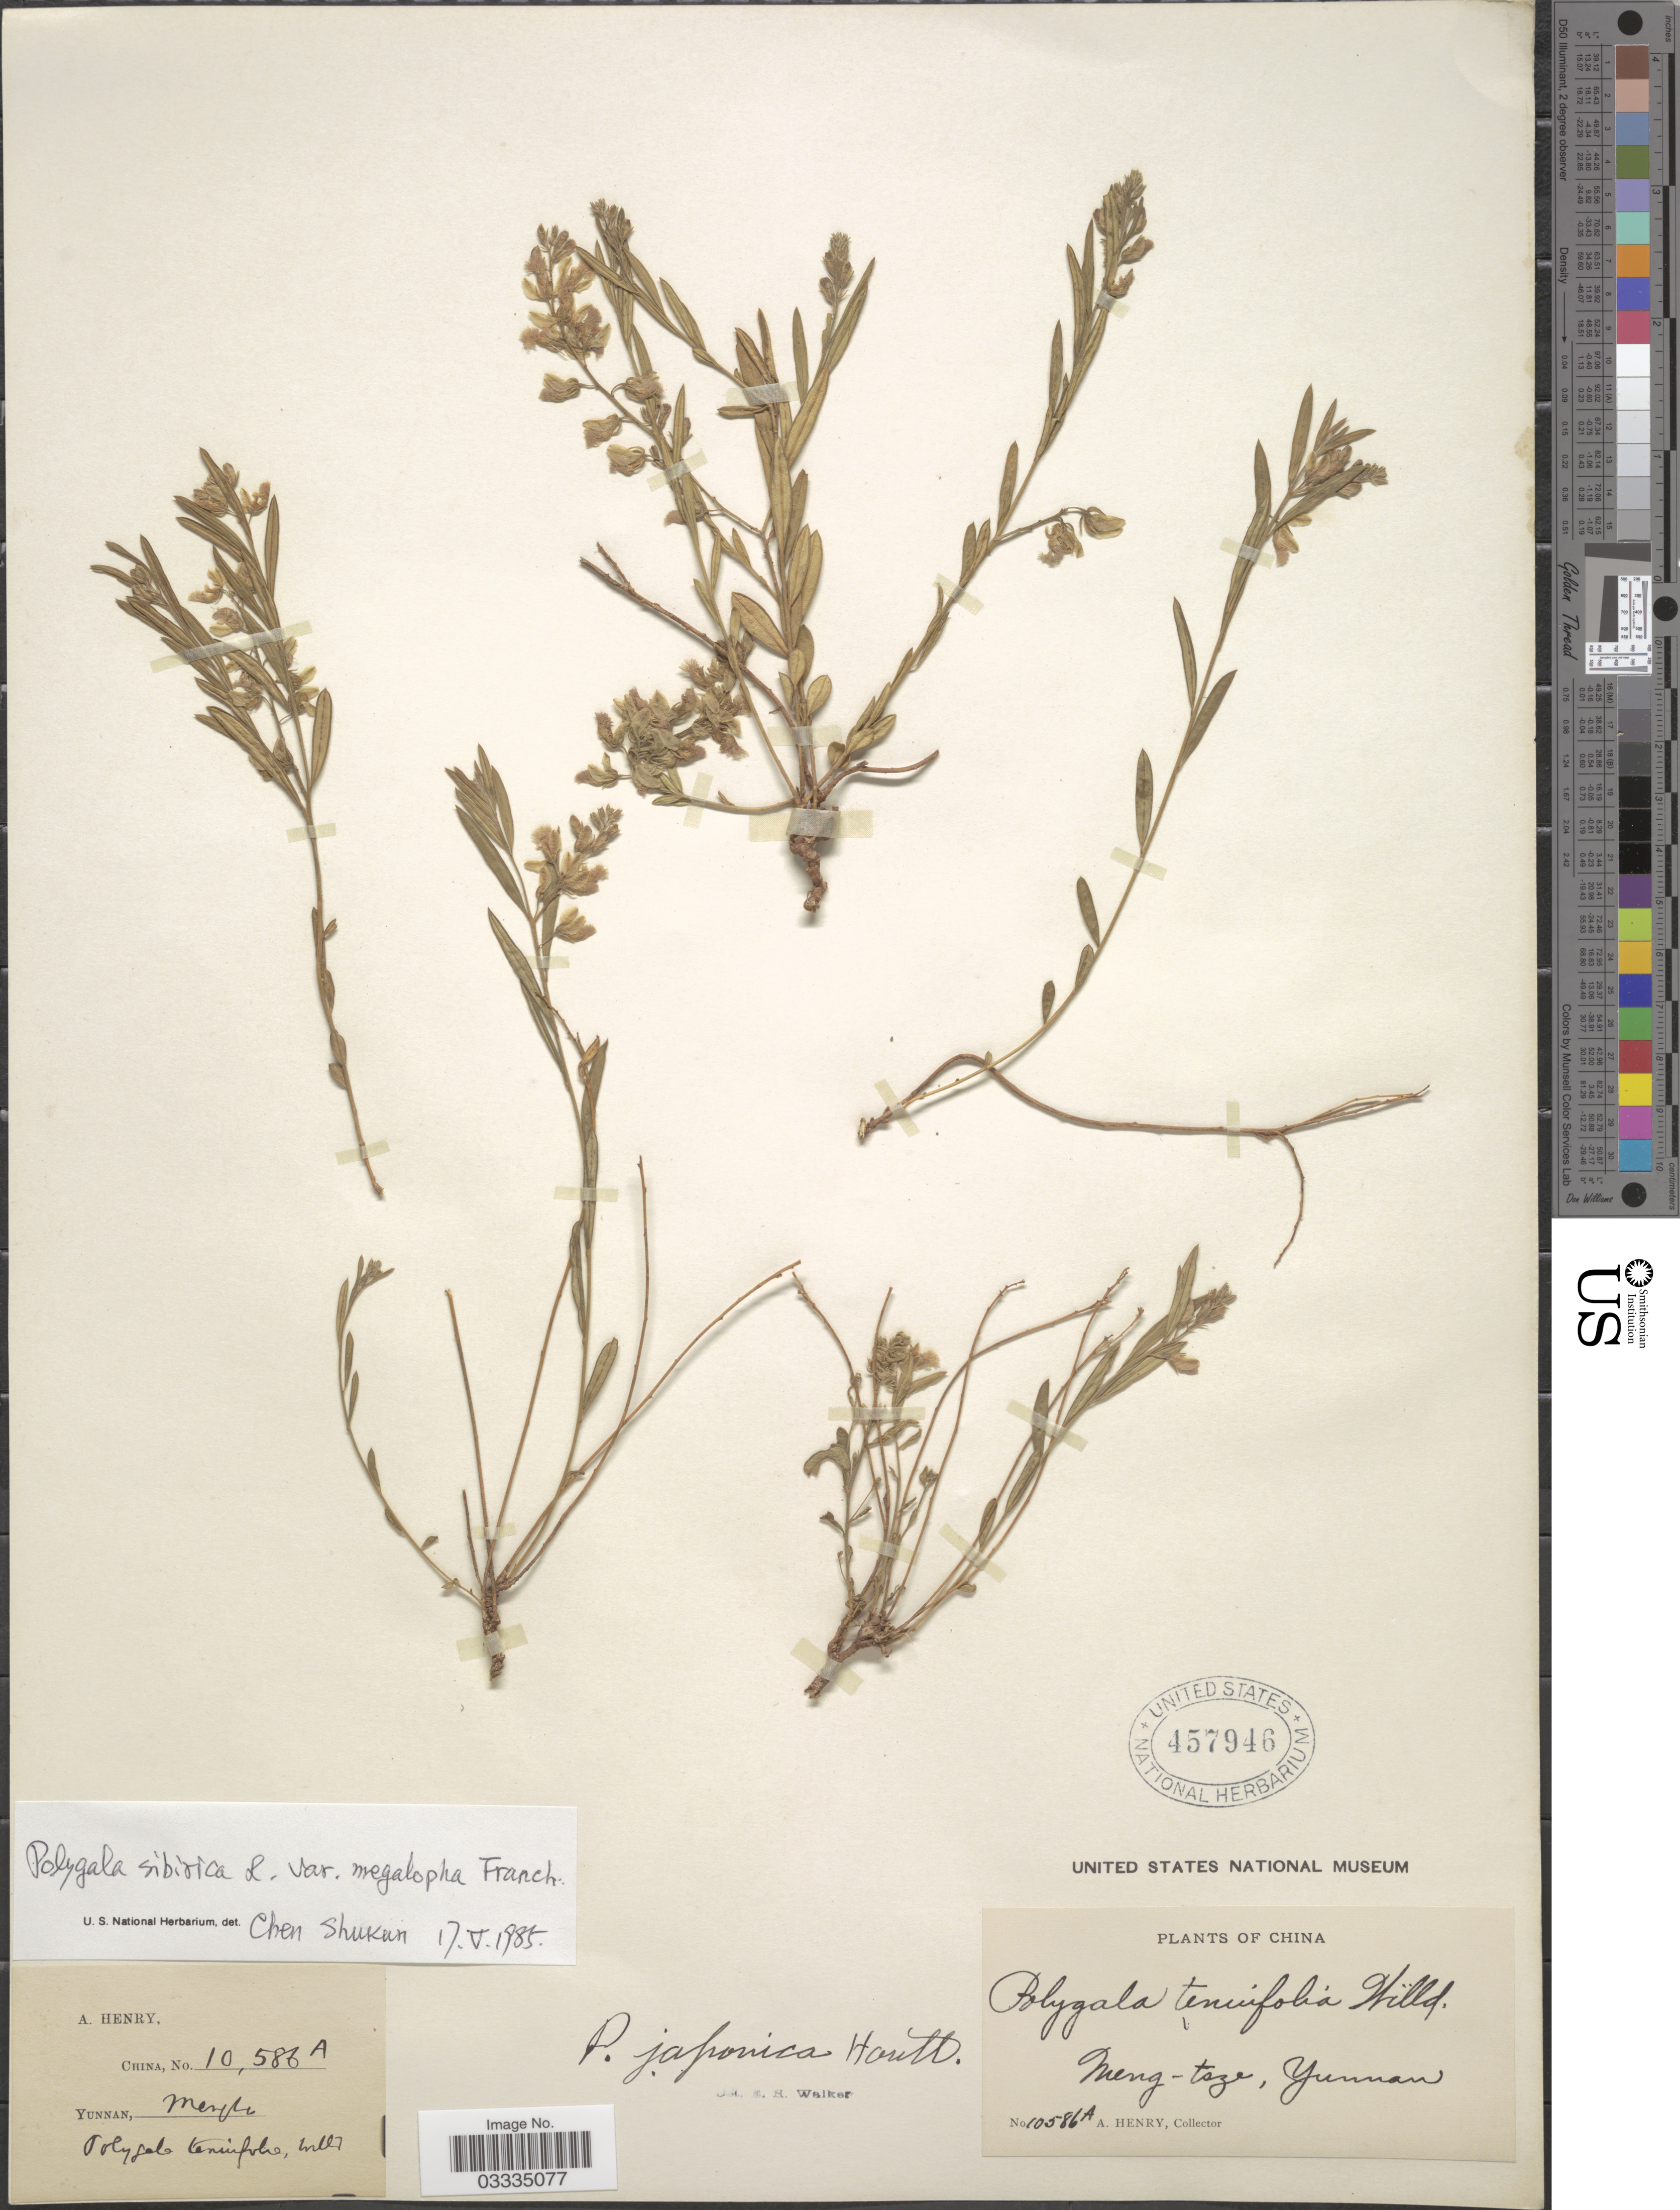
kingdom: Plantae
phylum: Tracheophyta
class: Magnoliopsida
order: Fabales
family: Polygalaceae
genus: Polygala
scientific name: Polygala japonica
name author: Houtt.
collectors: A. Henry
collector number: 10586 A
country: China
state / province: Yunnan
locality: Meng-tsze.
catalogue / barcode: US 457946